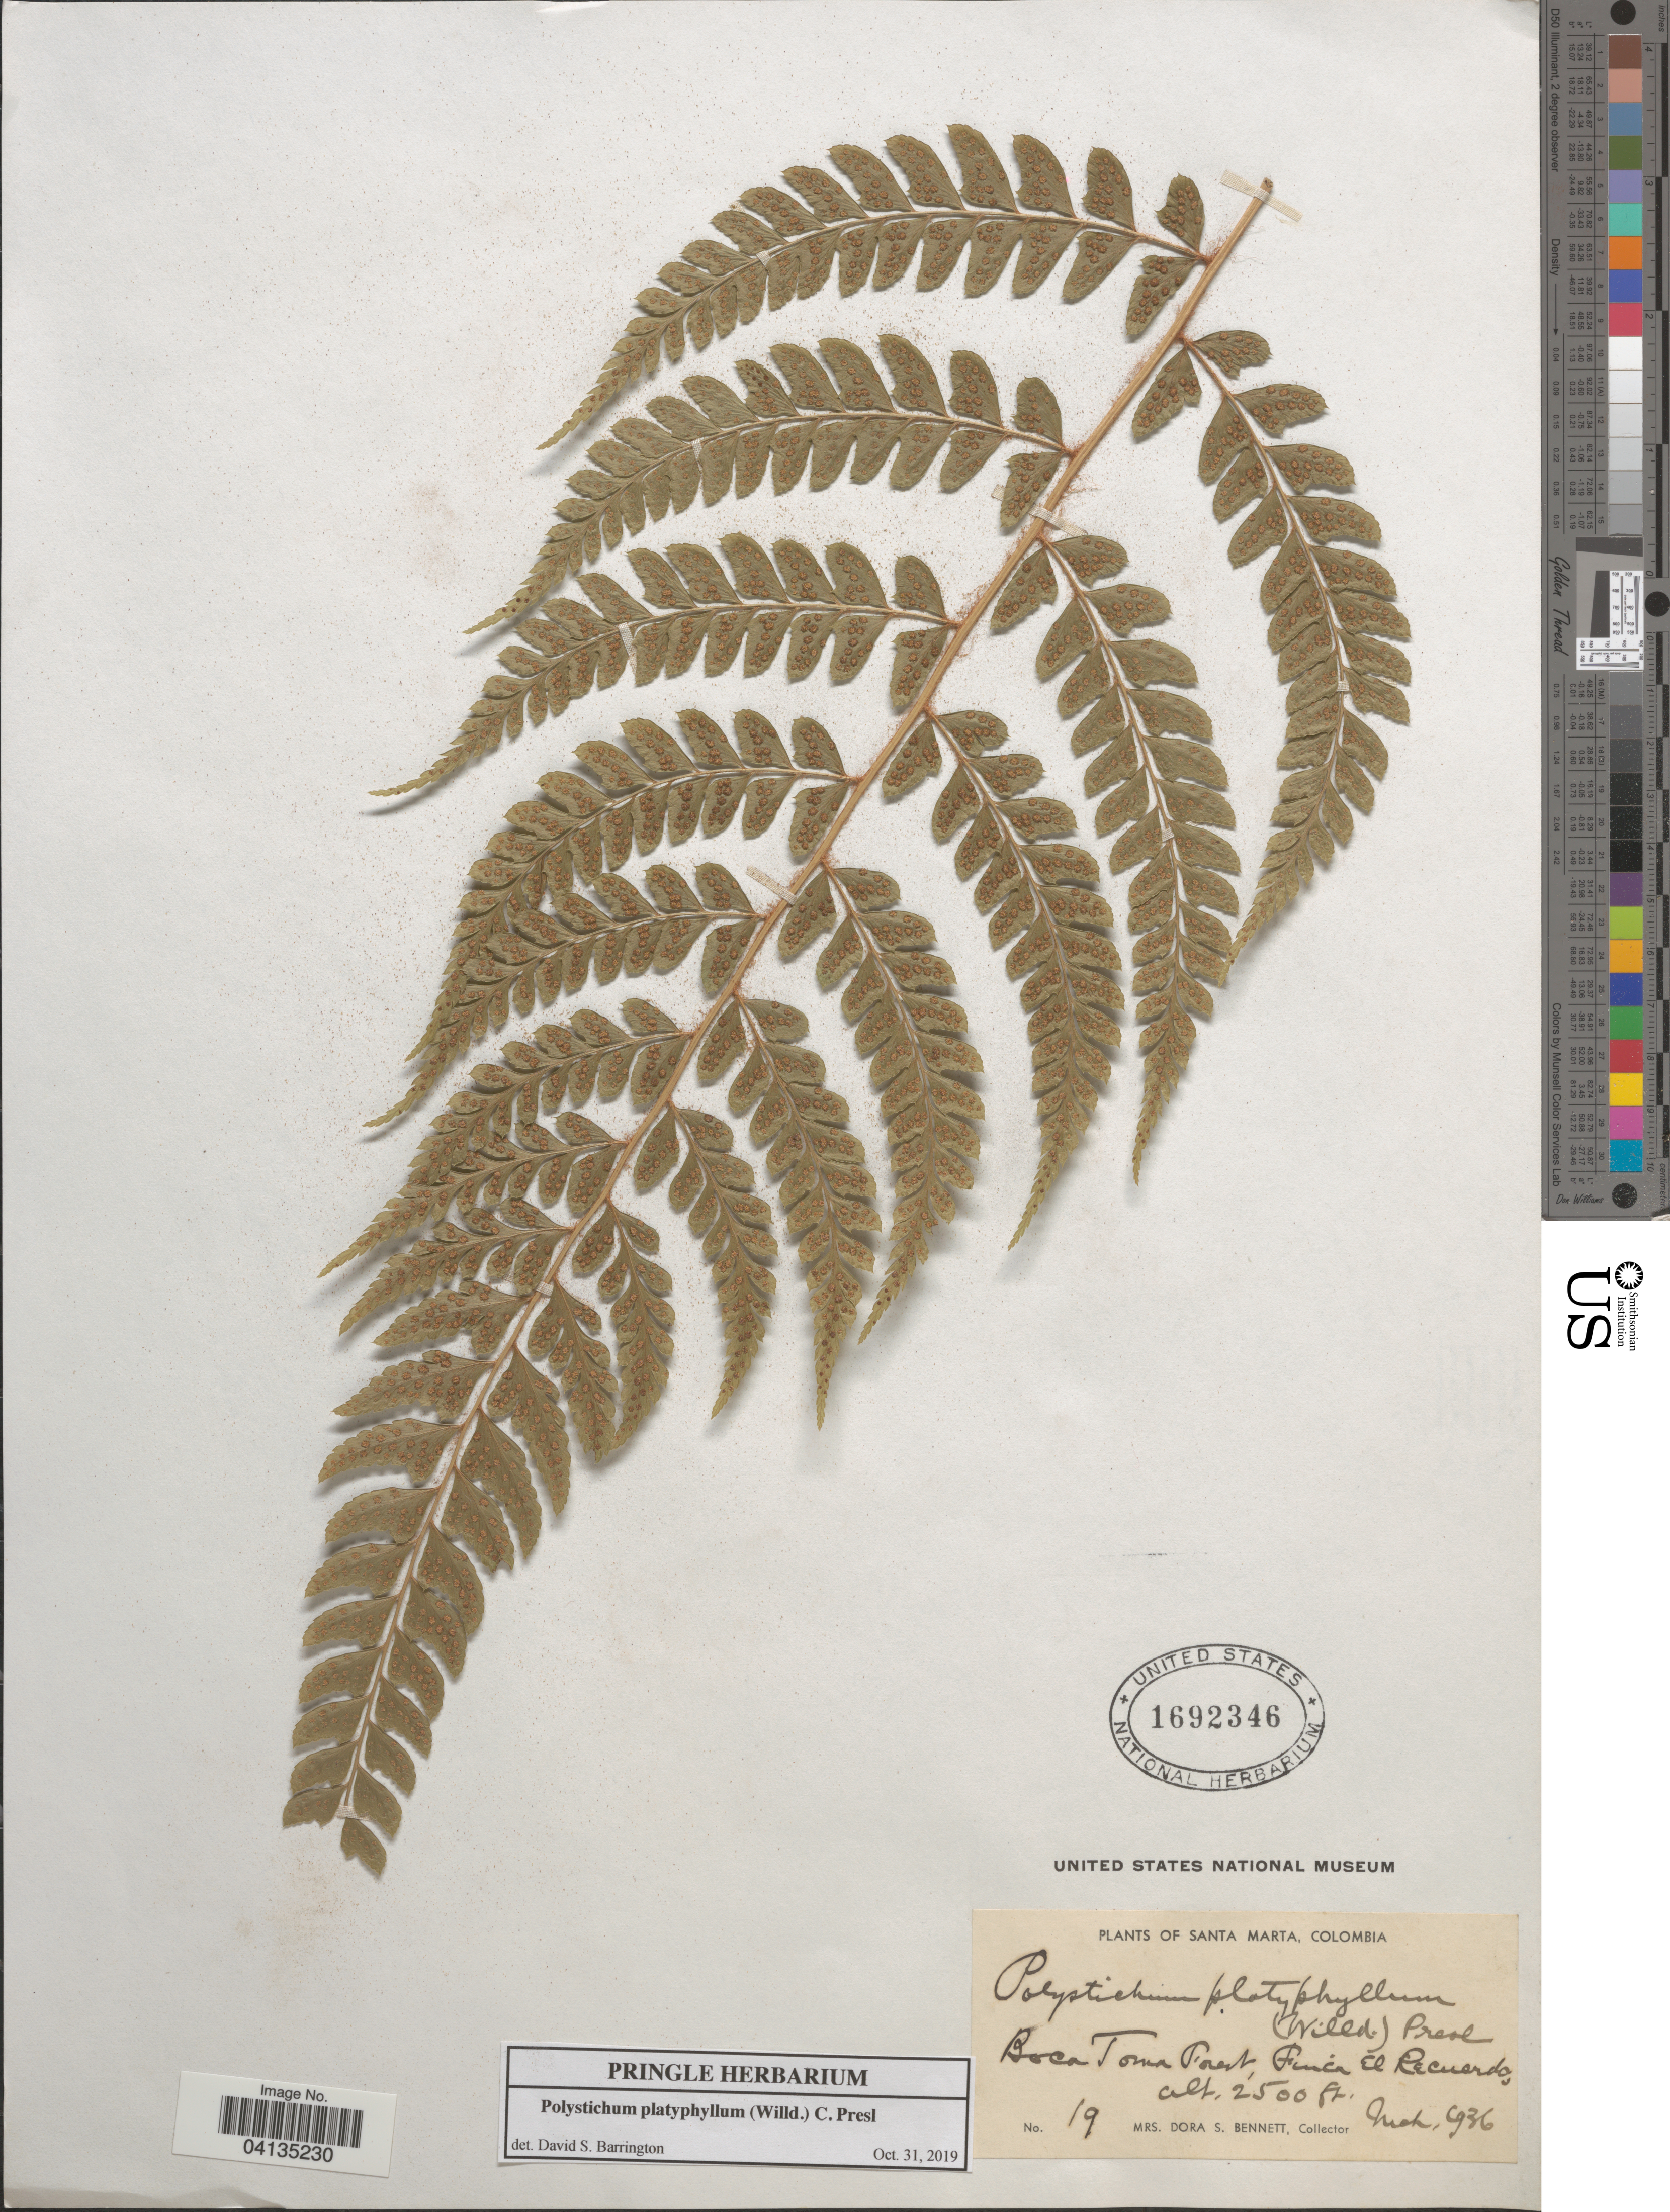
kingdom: Plantae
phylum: Tracheophyta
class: Polypodiopsida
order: Polypodiales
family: Dryopteridaceae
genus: Polystichum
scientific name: Polystichum platyphyllum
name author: (Willd.) C. Presl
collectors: D. Bennett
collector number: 19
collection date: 1936-03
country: Colombia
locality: Santa Marta. Boca Toma Forest, Finca El Recuerdo.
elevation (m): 762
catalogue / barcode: US 1692346